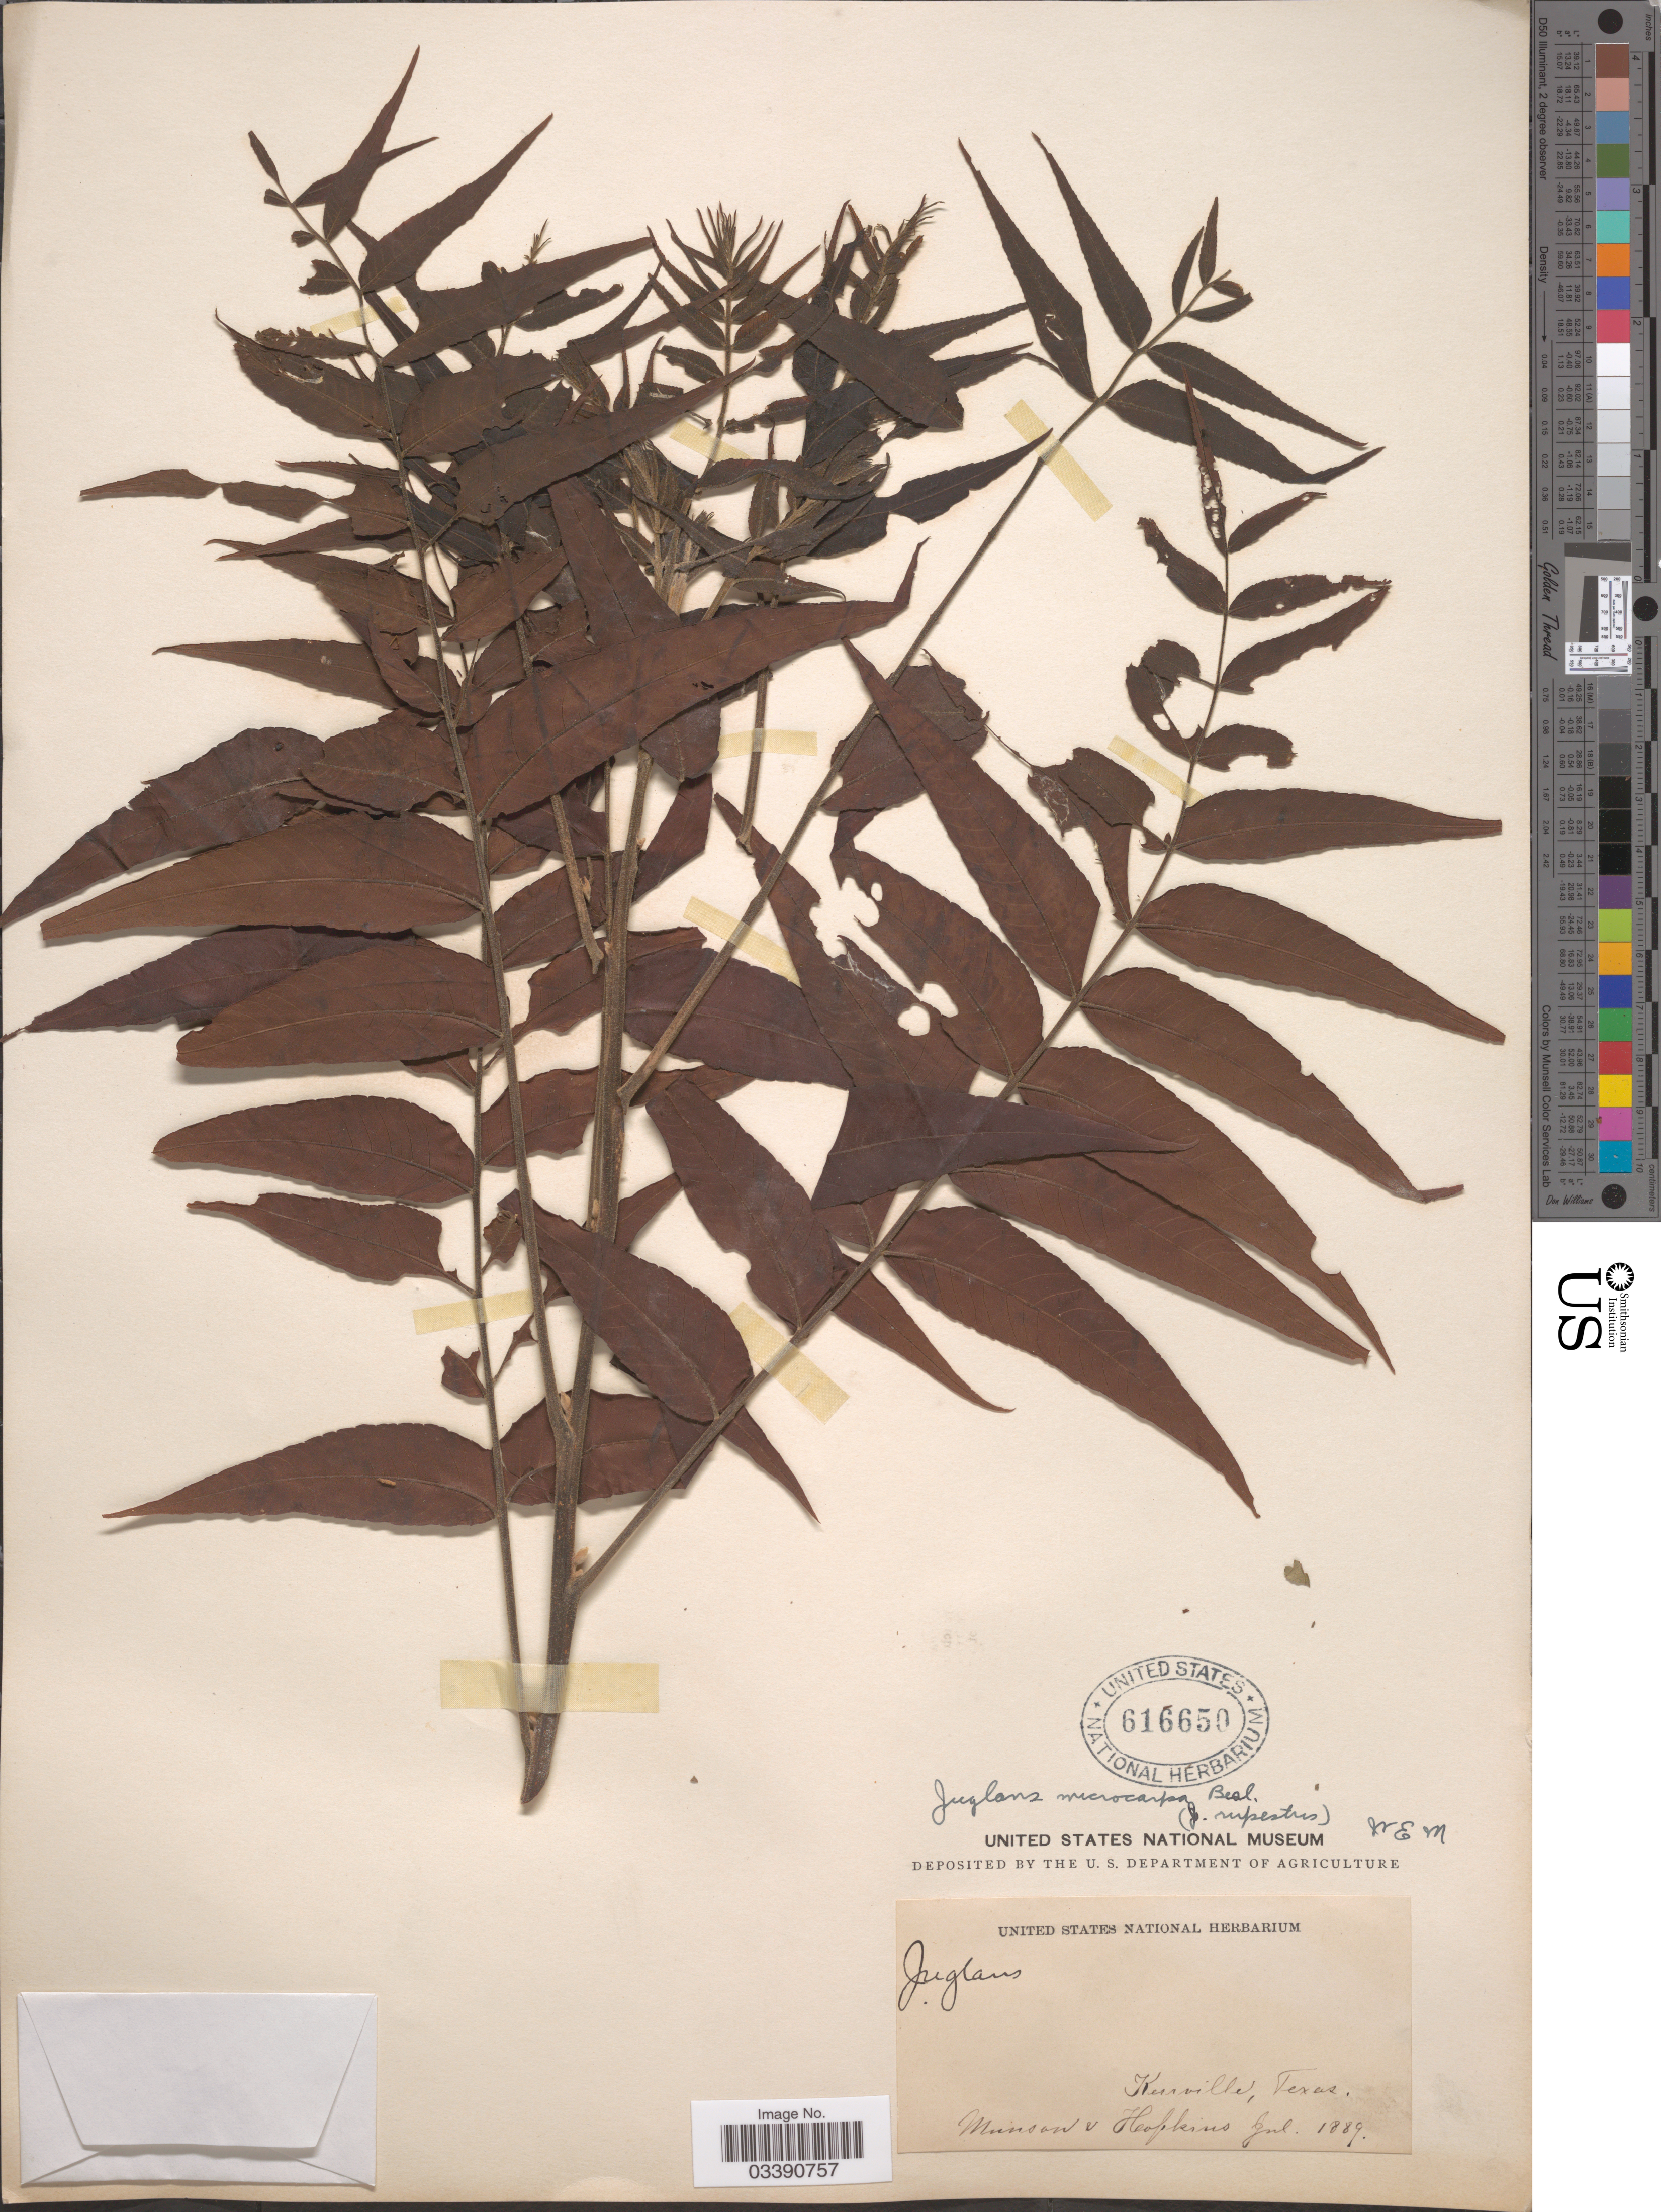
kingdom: Plantae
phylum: Tracheophyta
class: Magnoliopsida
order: Fagales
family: Juglandaceae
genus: Juglans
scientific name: Juglans microcarpa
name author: Berland. in Berland. & Chovell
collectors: -. Munson & -- Hopkins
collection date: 1889-07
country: United States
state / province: Texas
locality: Kerrville.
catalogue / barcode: US 616650